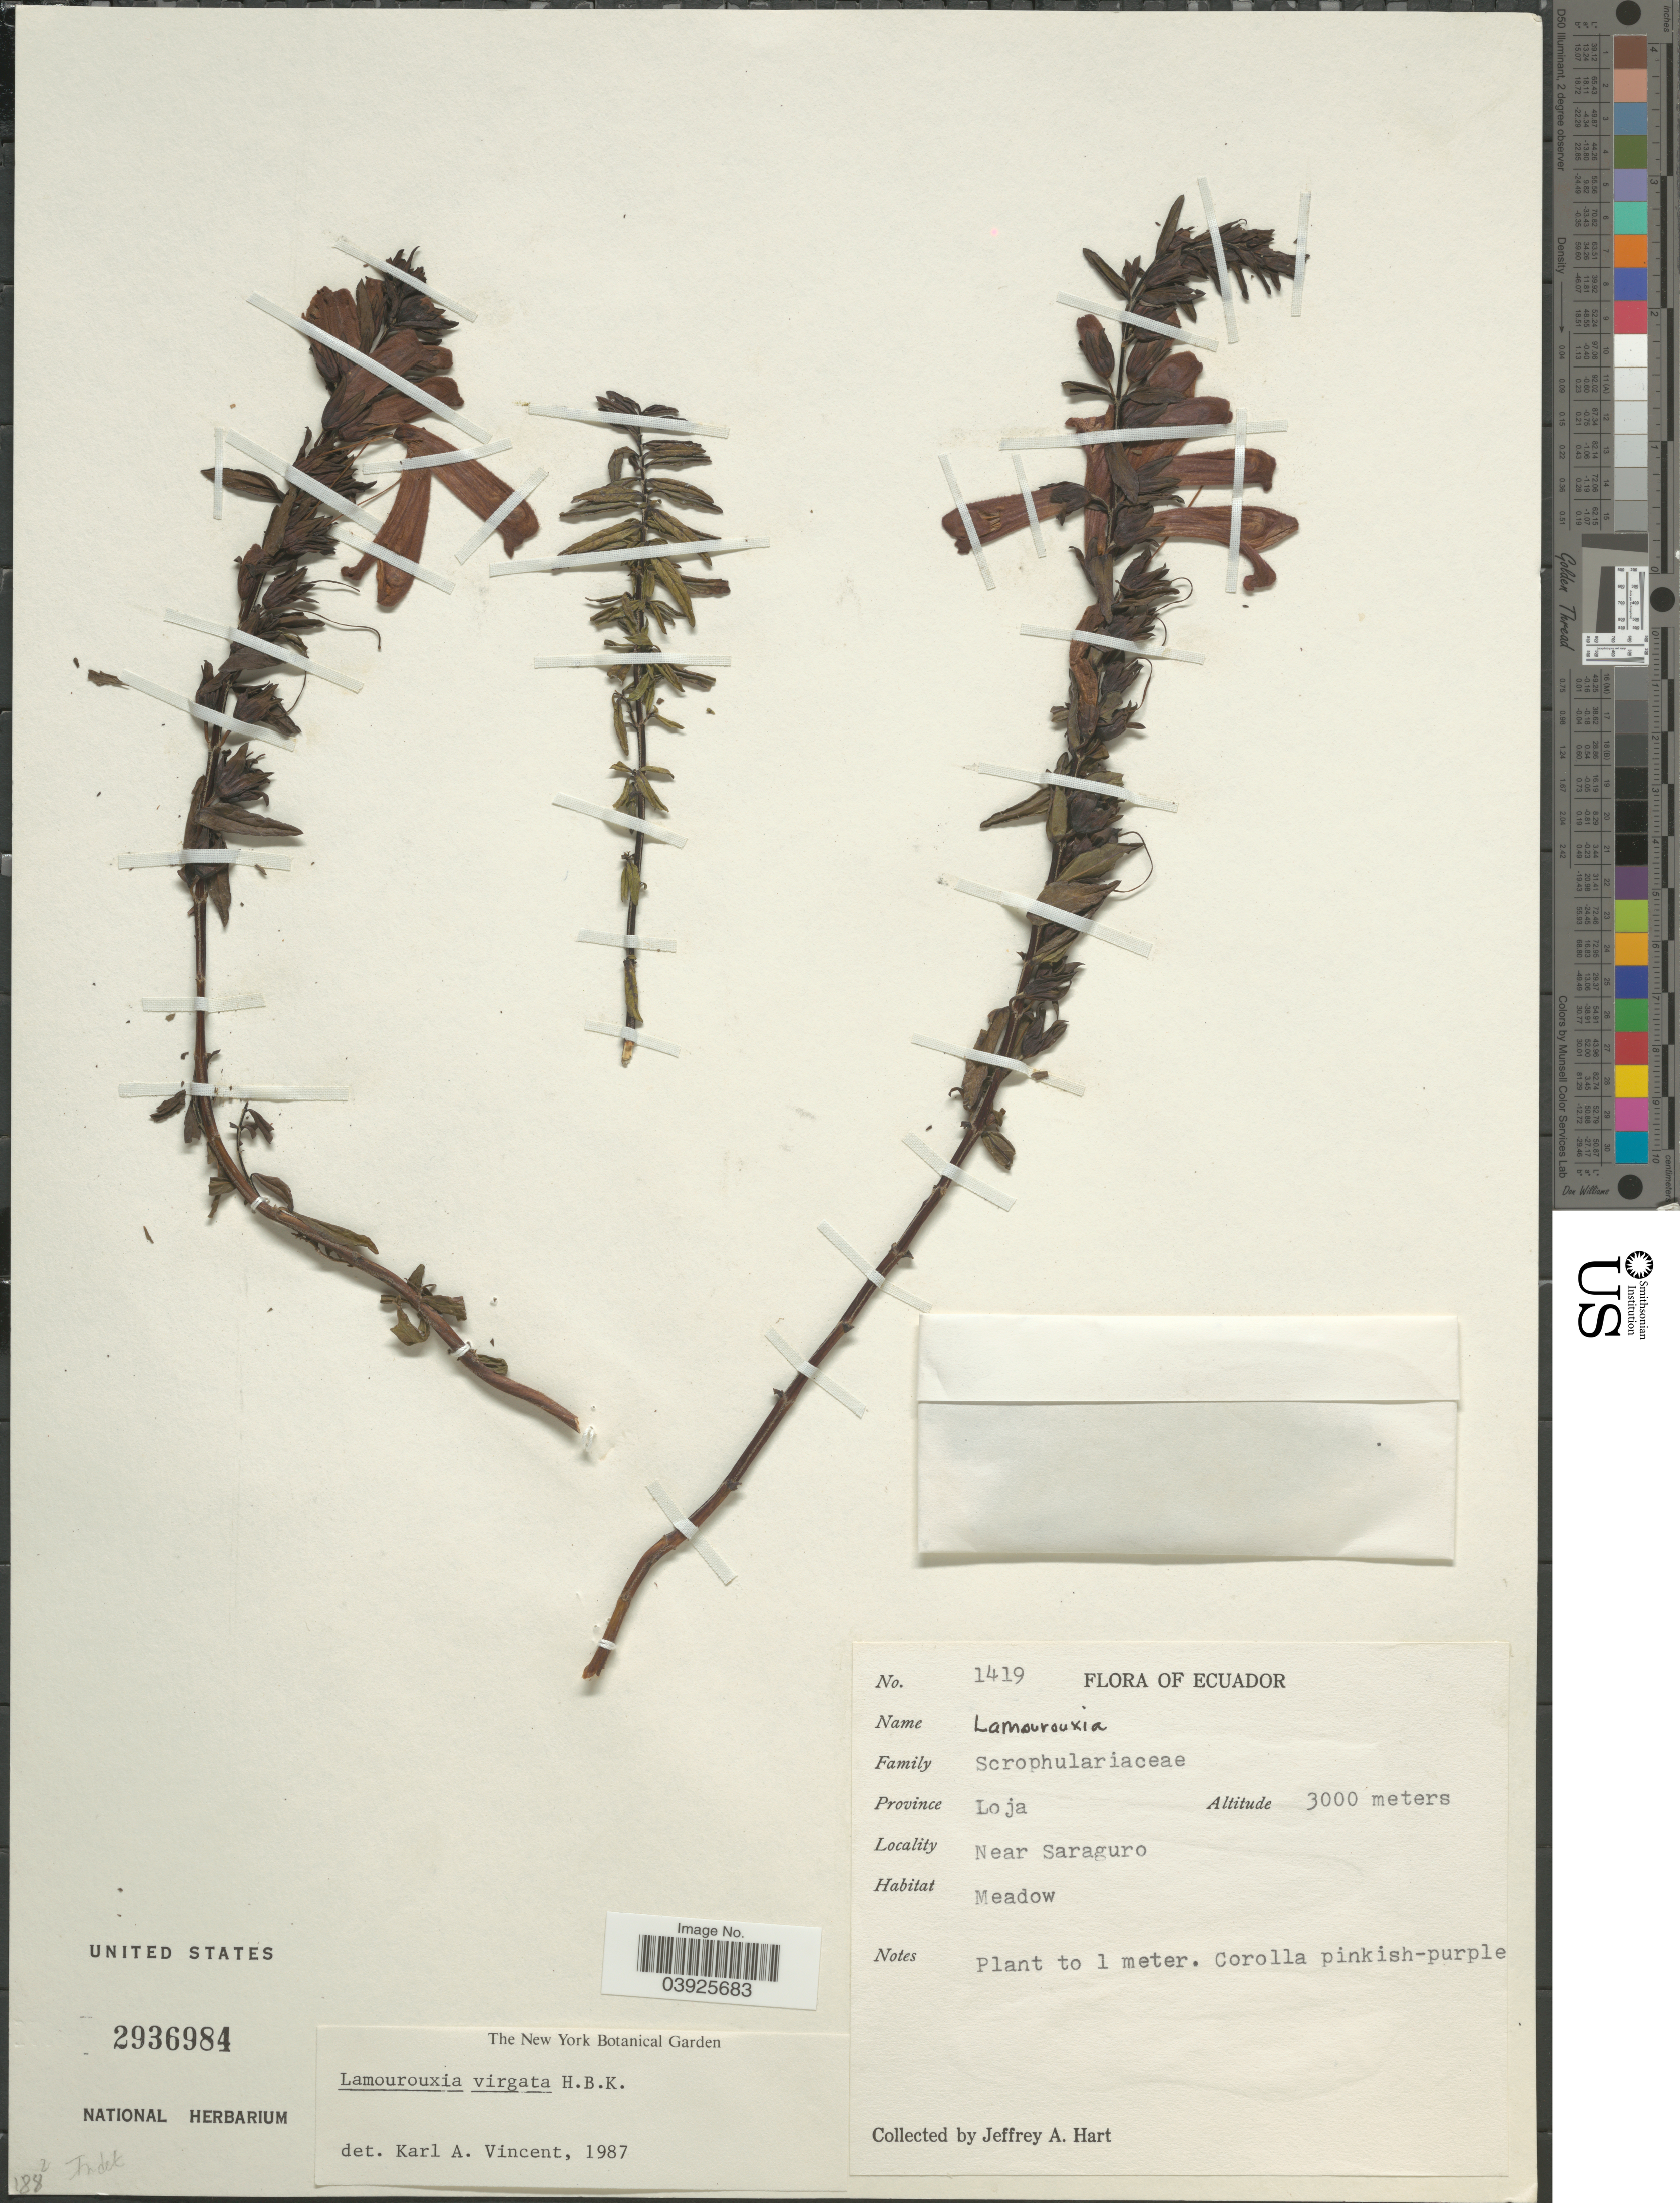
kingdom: Plantae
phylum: Tracheophyta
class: Magnoliopsida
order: Lamiales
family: Orobanchaceae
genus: Lamourouxia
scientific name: Lamourouxia virgata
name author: Kunth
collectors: J. A. Hart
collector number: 1419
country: Ecuador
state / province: Loja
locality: Near Saraguro. Meadow.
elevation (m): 3000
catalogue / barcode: US 2936984